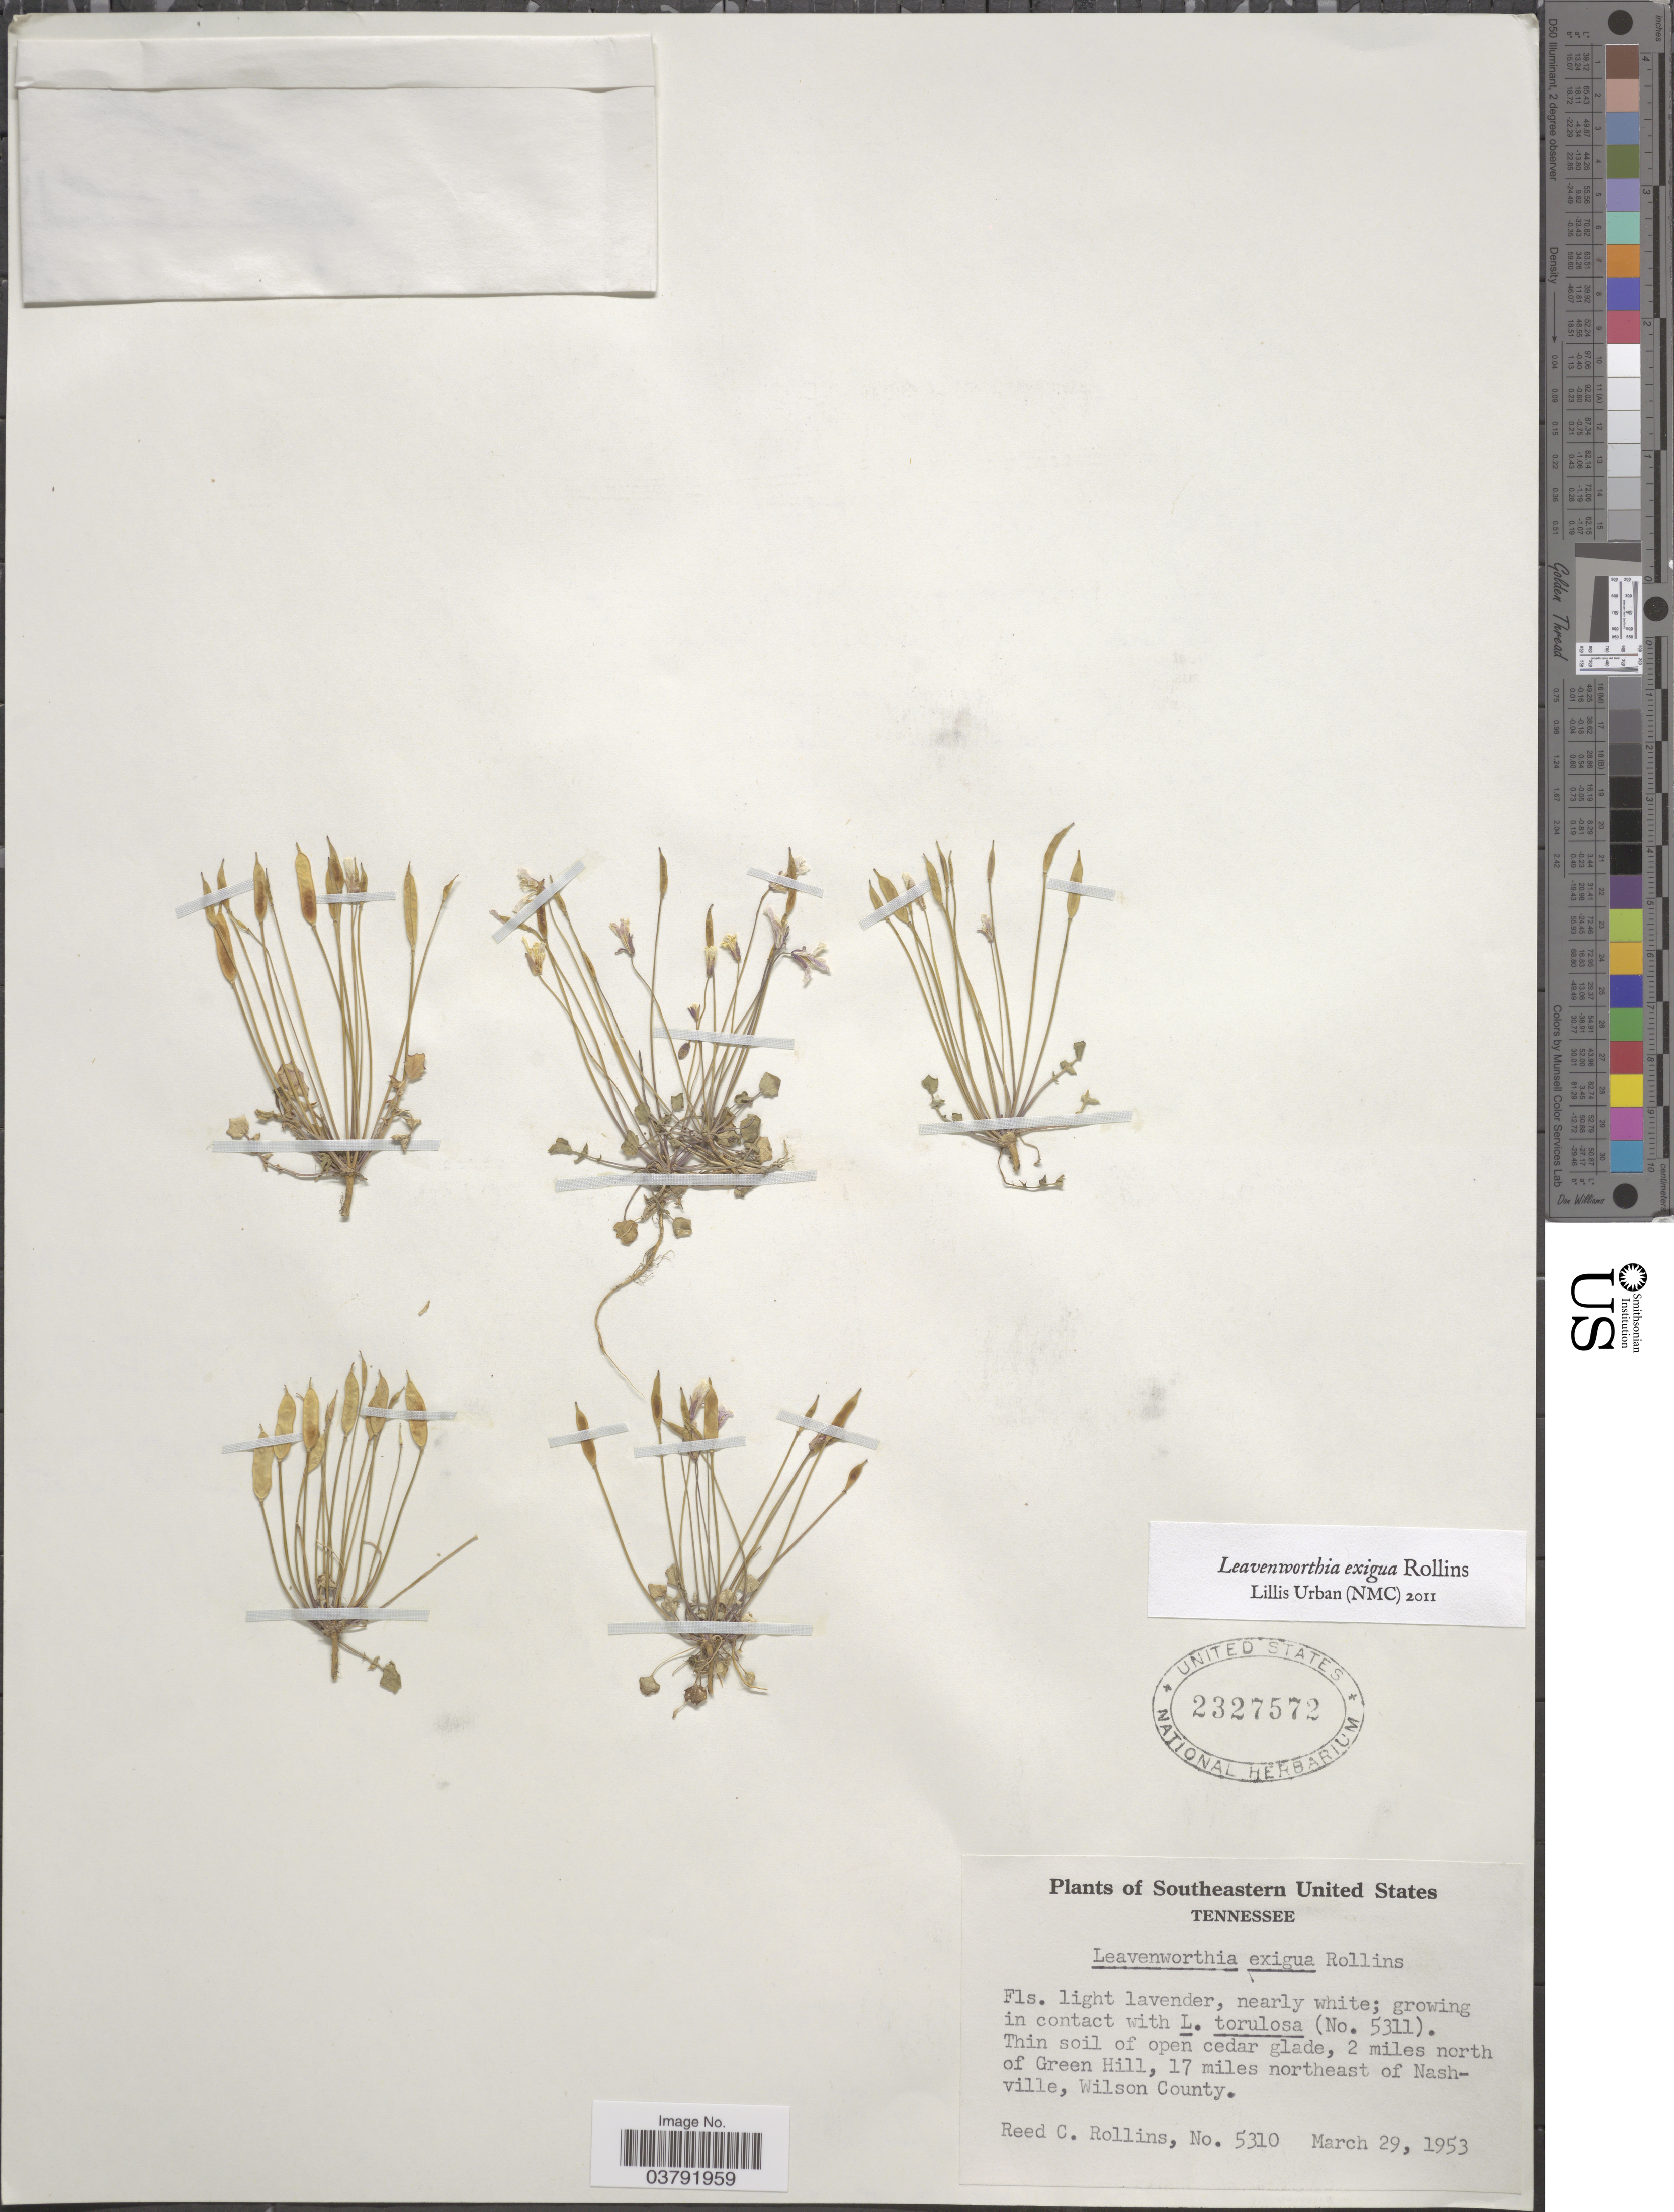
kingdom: Plantae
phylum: Tracheophyta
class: Magnoliopsida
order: Brassicales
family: Brassicaceae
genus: Leavenworthia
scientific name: Leavenworthia exigua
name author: Rollins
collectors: R. C. Rollins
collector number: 5310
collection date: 1953-03-29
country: United States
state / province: Tennessee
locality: Southeastern United States. 2 miles north of Green Hill, 17 miles northeast of Nashville, Wilson County.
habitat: thin soil of open cedar glade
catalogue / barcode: US 2327572